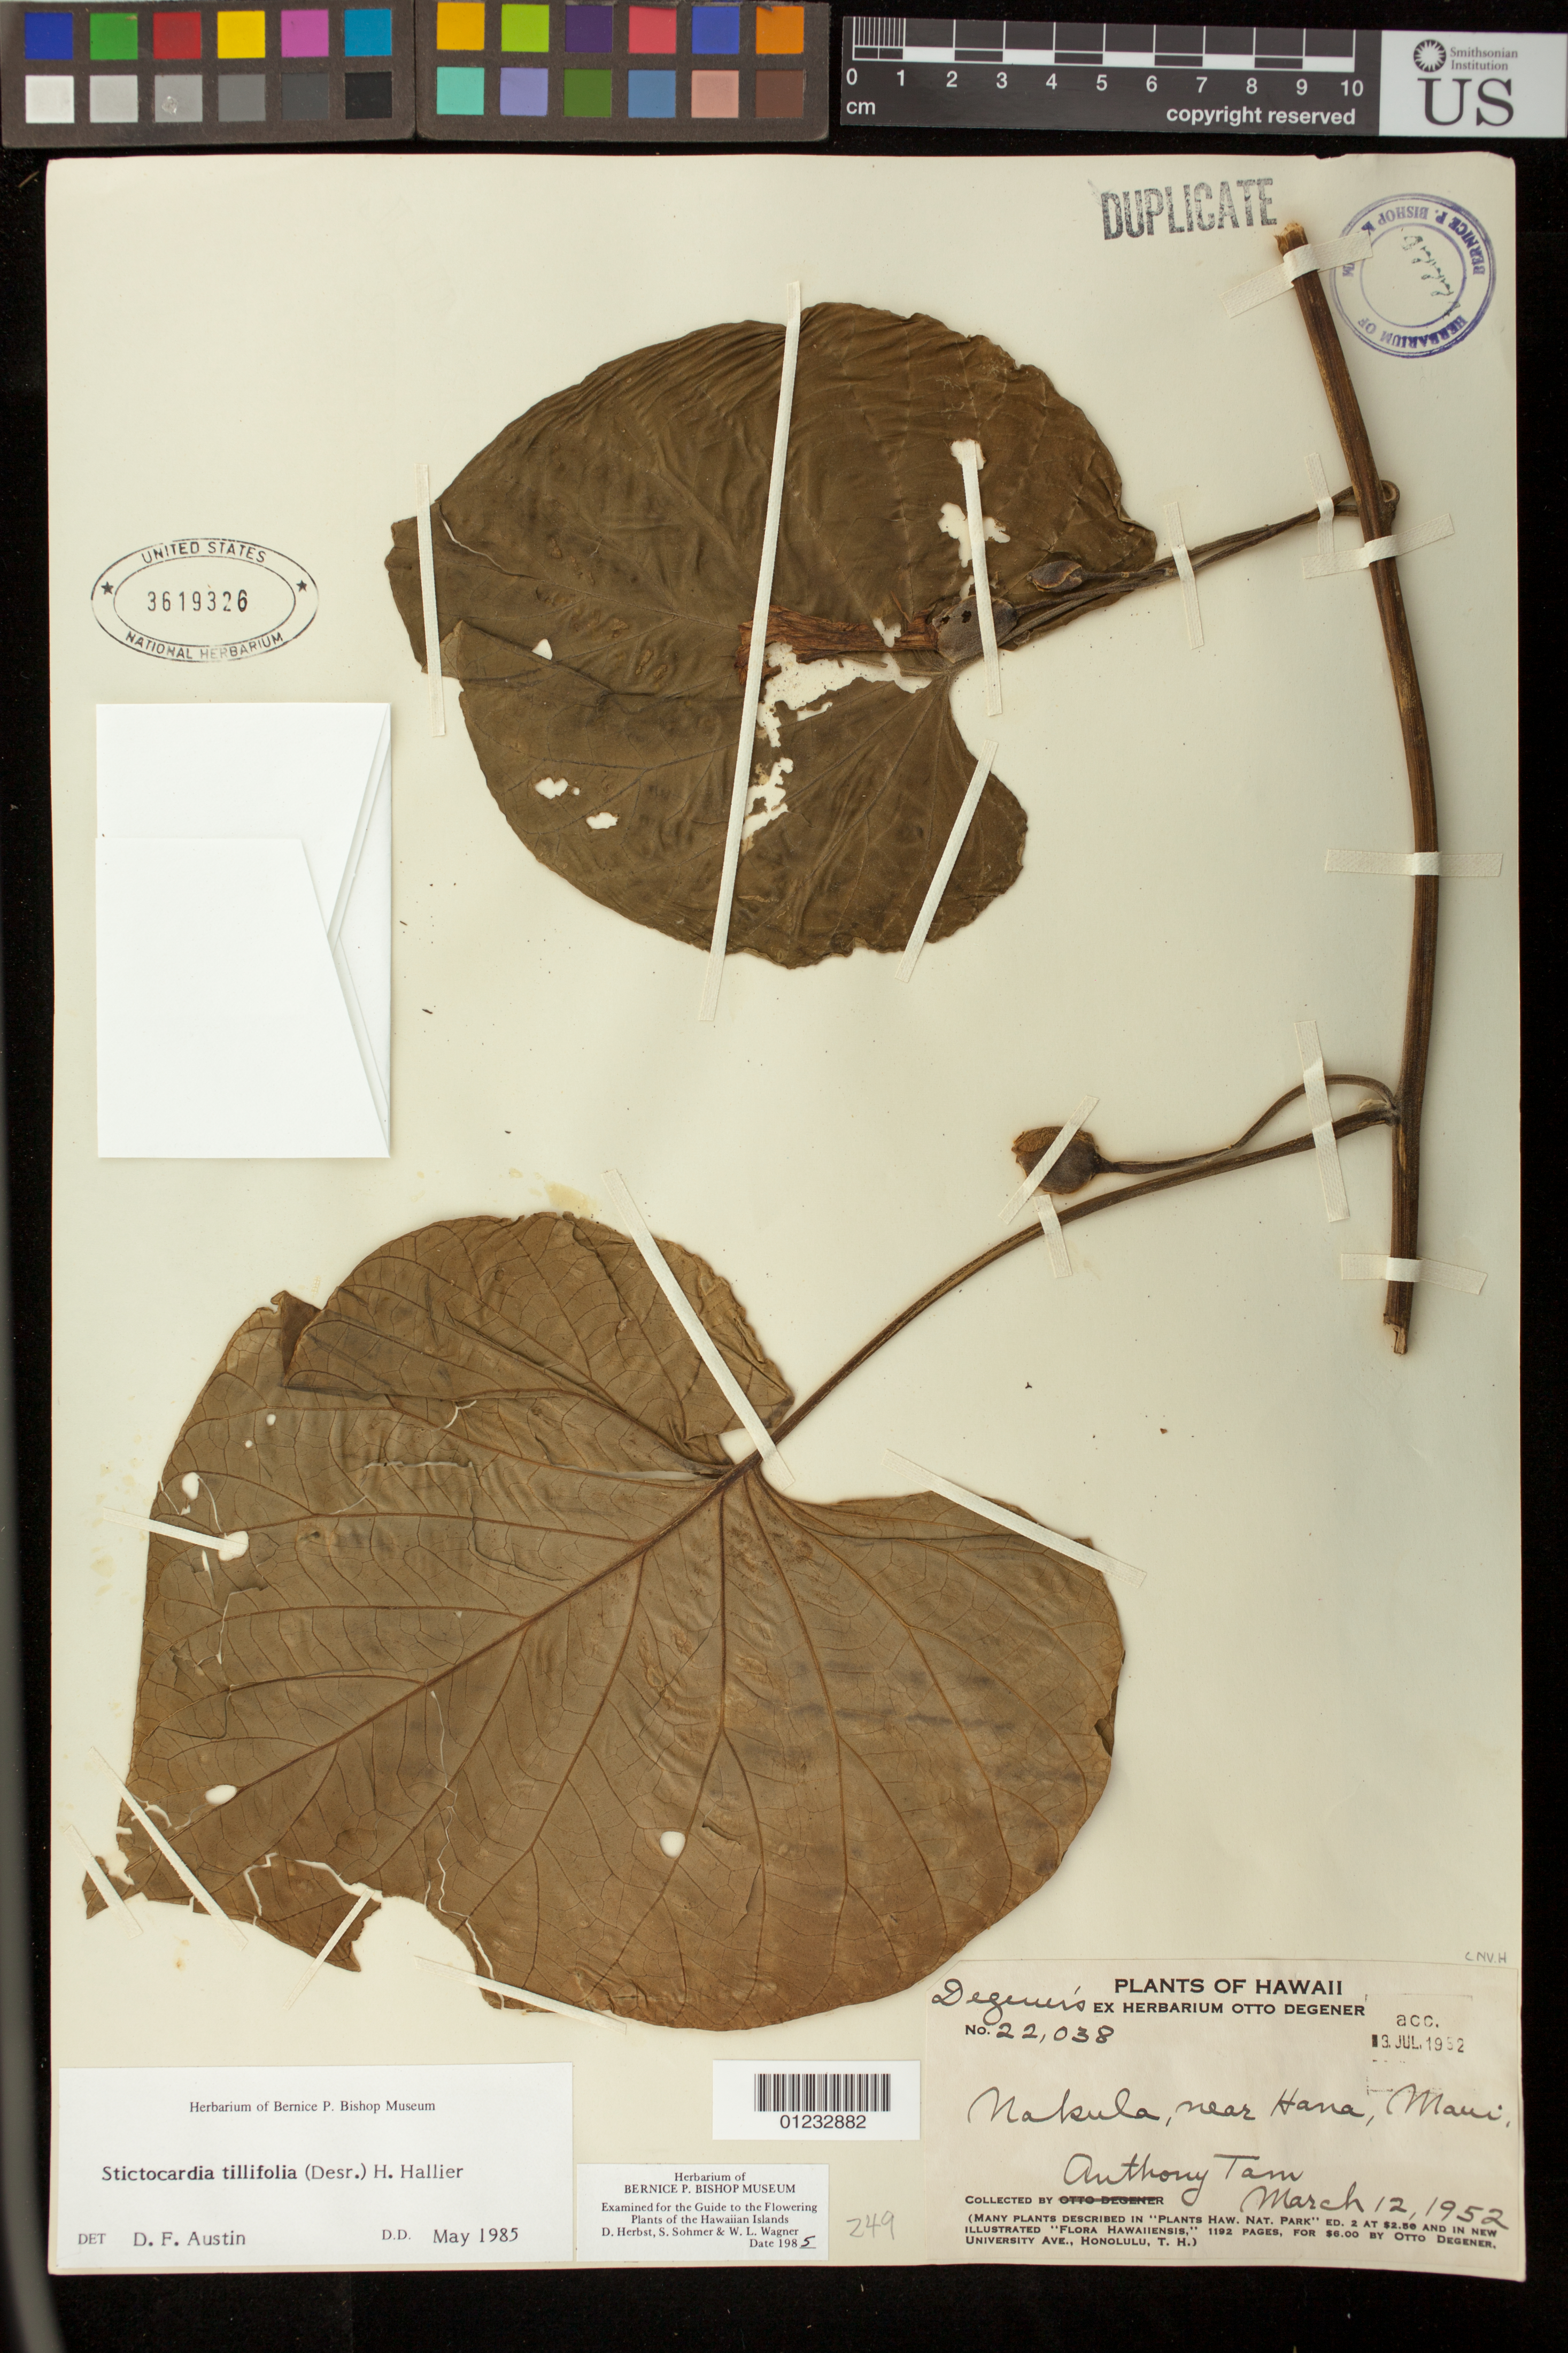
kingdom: Plantae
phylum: Tracheophyta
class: Magnoliopsida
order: Solanales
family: Convolvulaceae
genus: Stictocardia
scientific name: Stictocardia tiliifolia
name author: (Desr.) Hallier f.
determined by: Austin, D. F.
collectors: A. Tam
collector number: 22,038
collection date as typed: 12 Mar 1952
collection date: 1952-03-12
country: United States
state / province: Hawaii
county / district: Maui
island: Maui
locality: Maukla, near Hana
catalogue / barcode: US 3619326